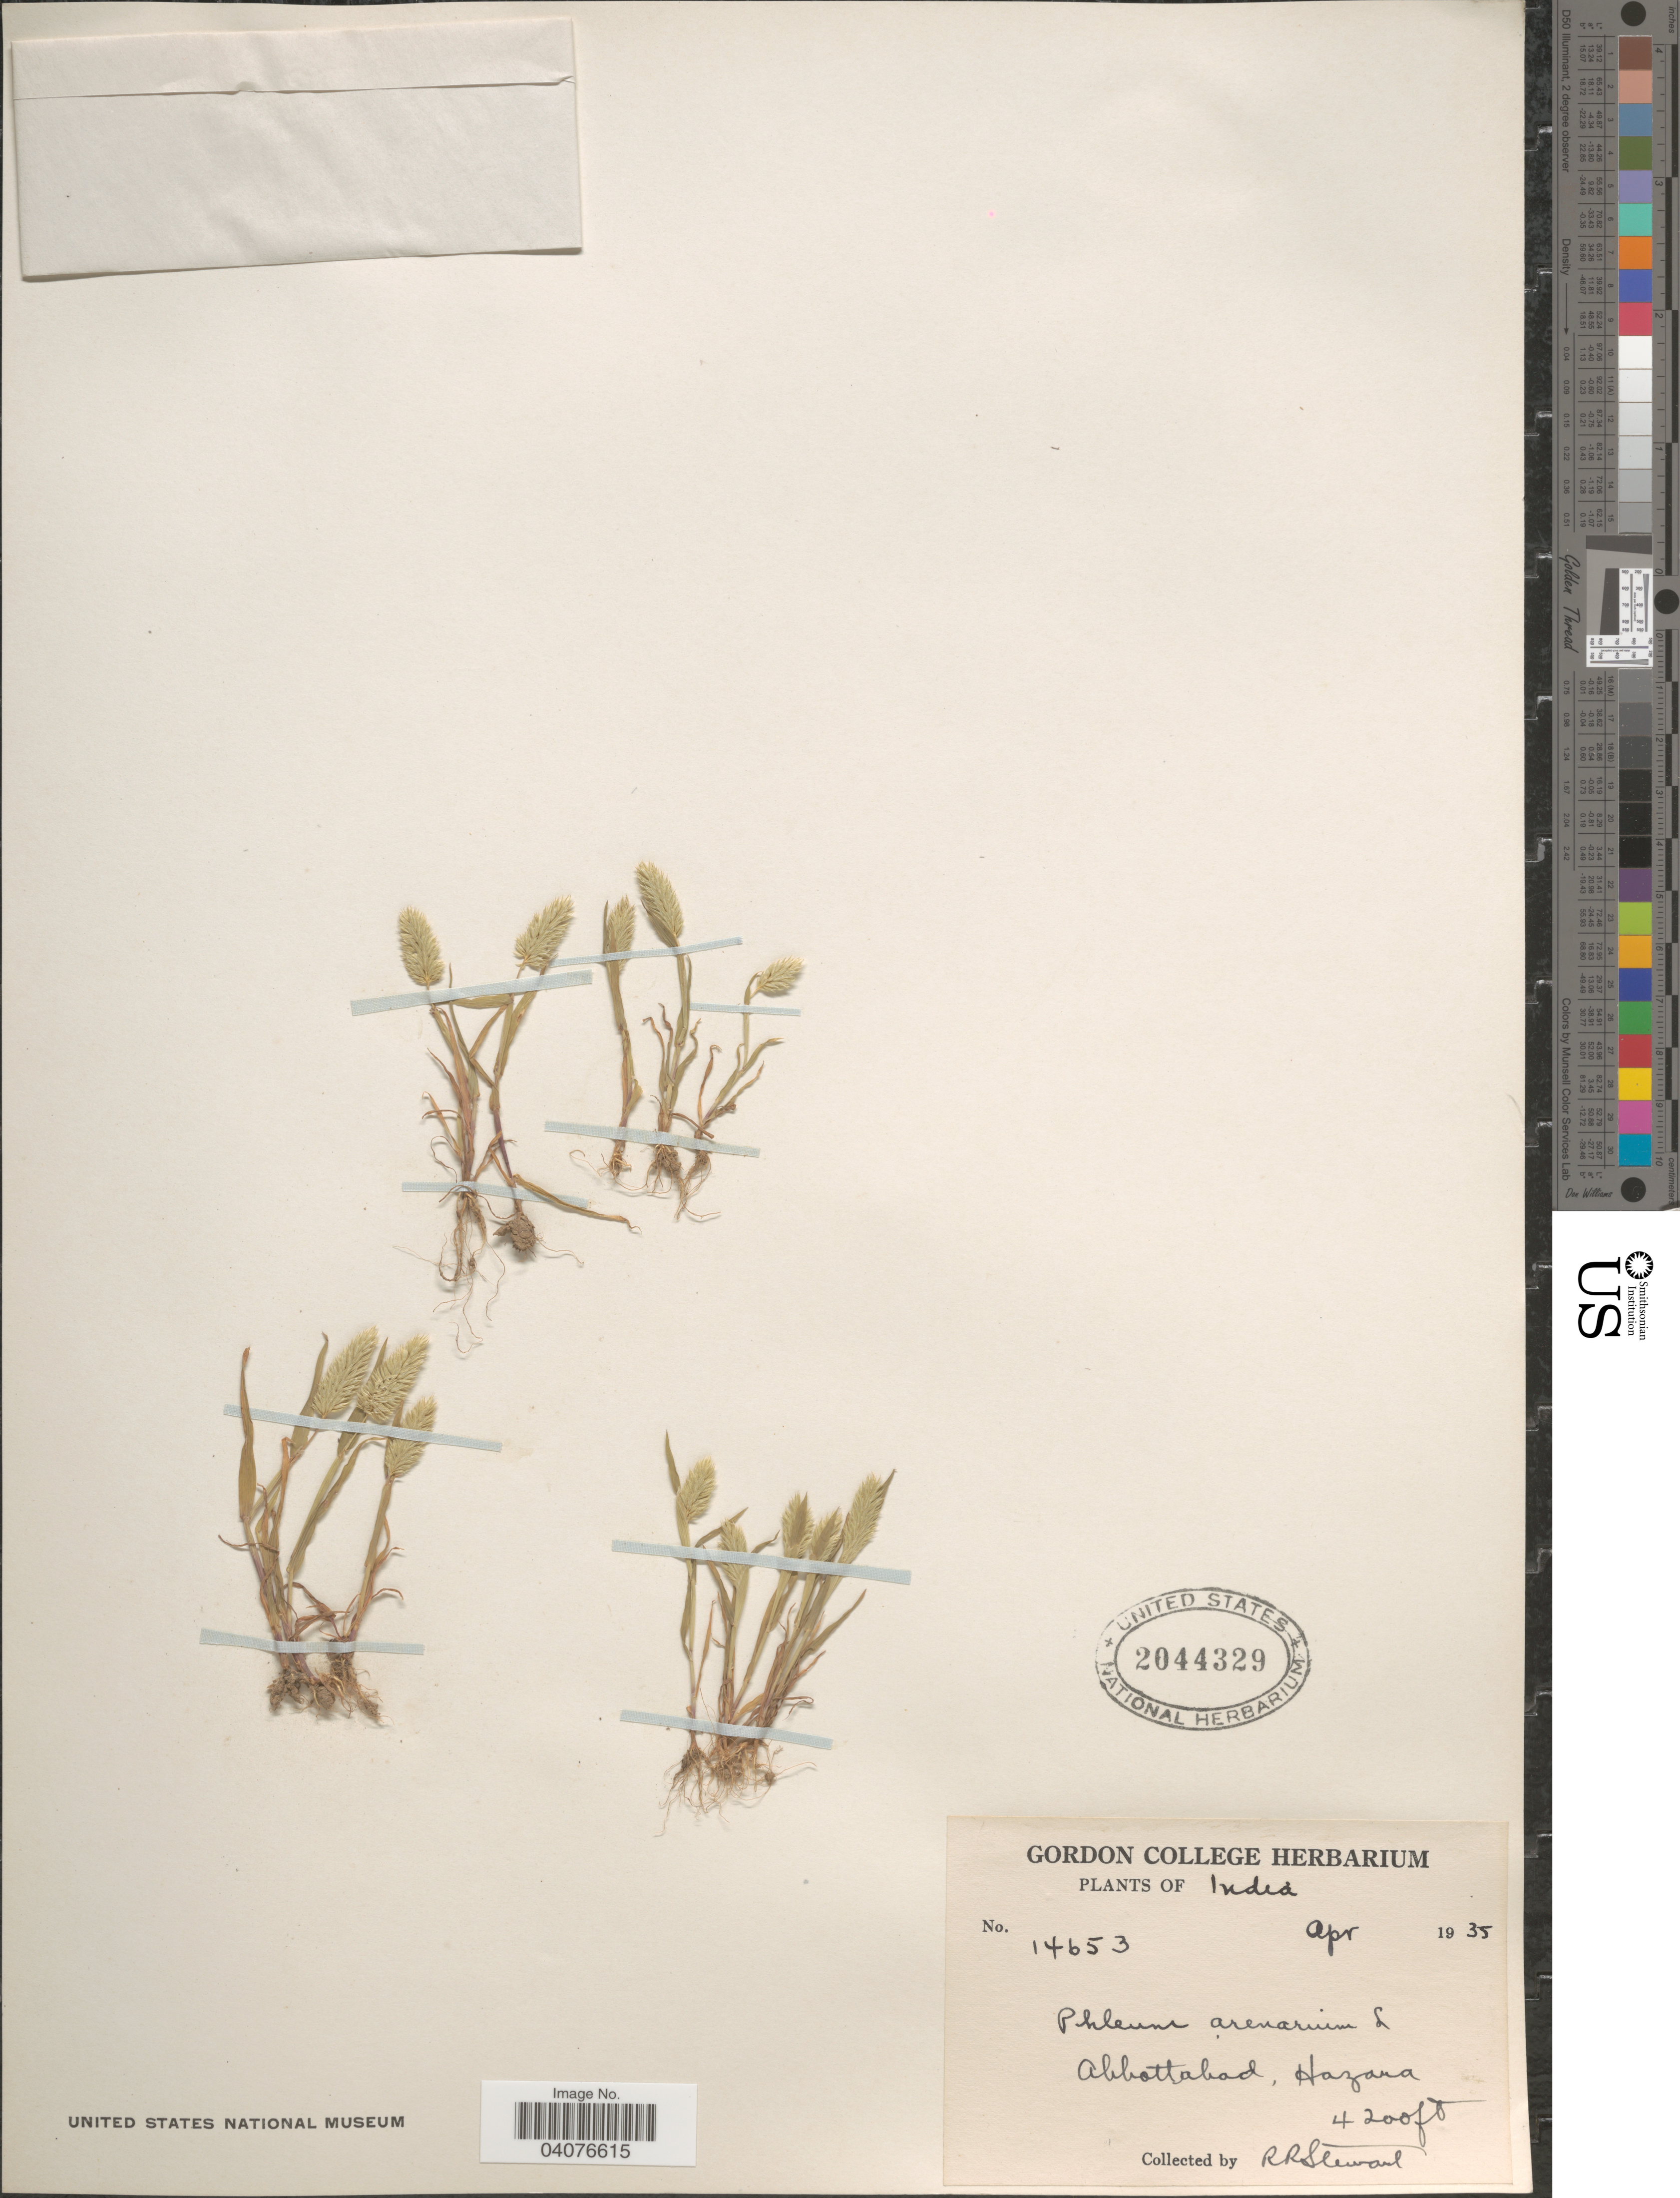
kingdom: Plantae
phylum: Tracheophyta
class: Liliopsida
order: Poales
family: Poaceae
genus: Phleum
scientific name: Phleum arenarium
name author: L.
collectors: R. Stewart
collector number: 14653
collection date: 1935-04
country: Pakistan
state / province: Khyber Pakhtunkhwa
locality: Abbottabad, Hazara.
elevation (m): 1280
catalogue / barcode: US 2044329